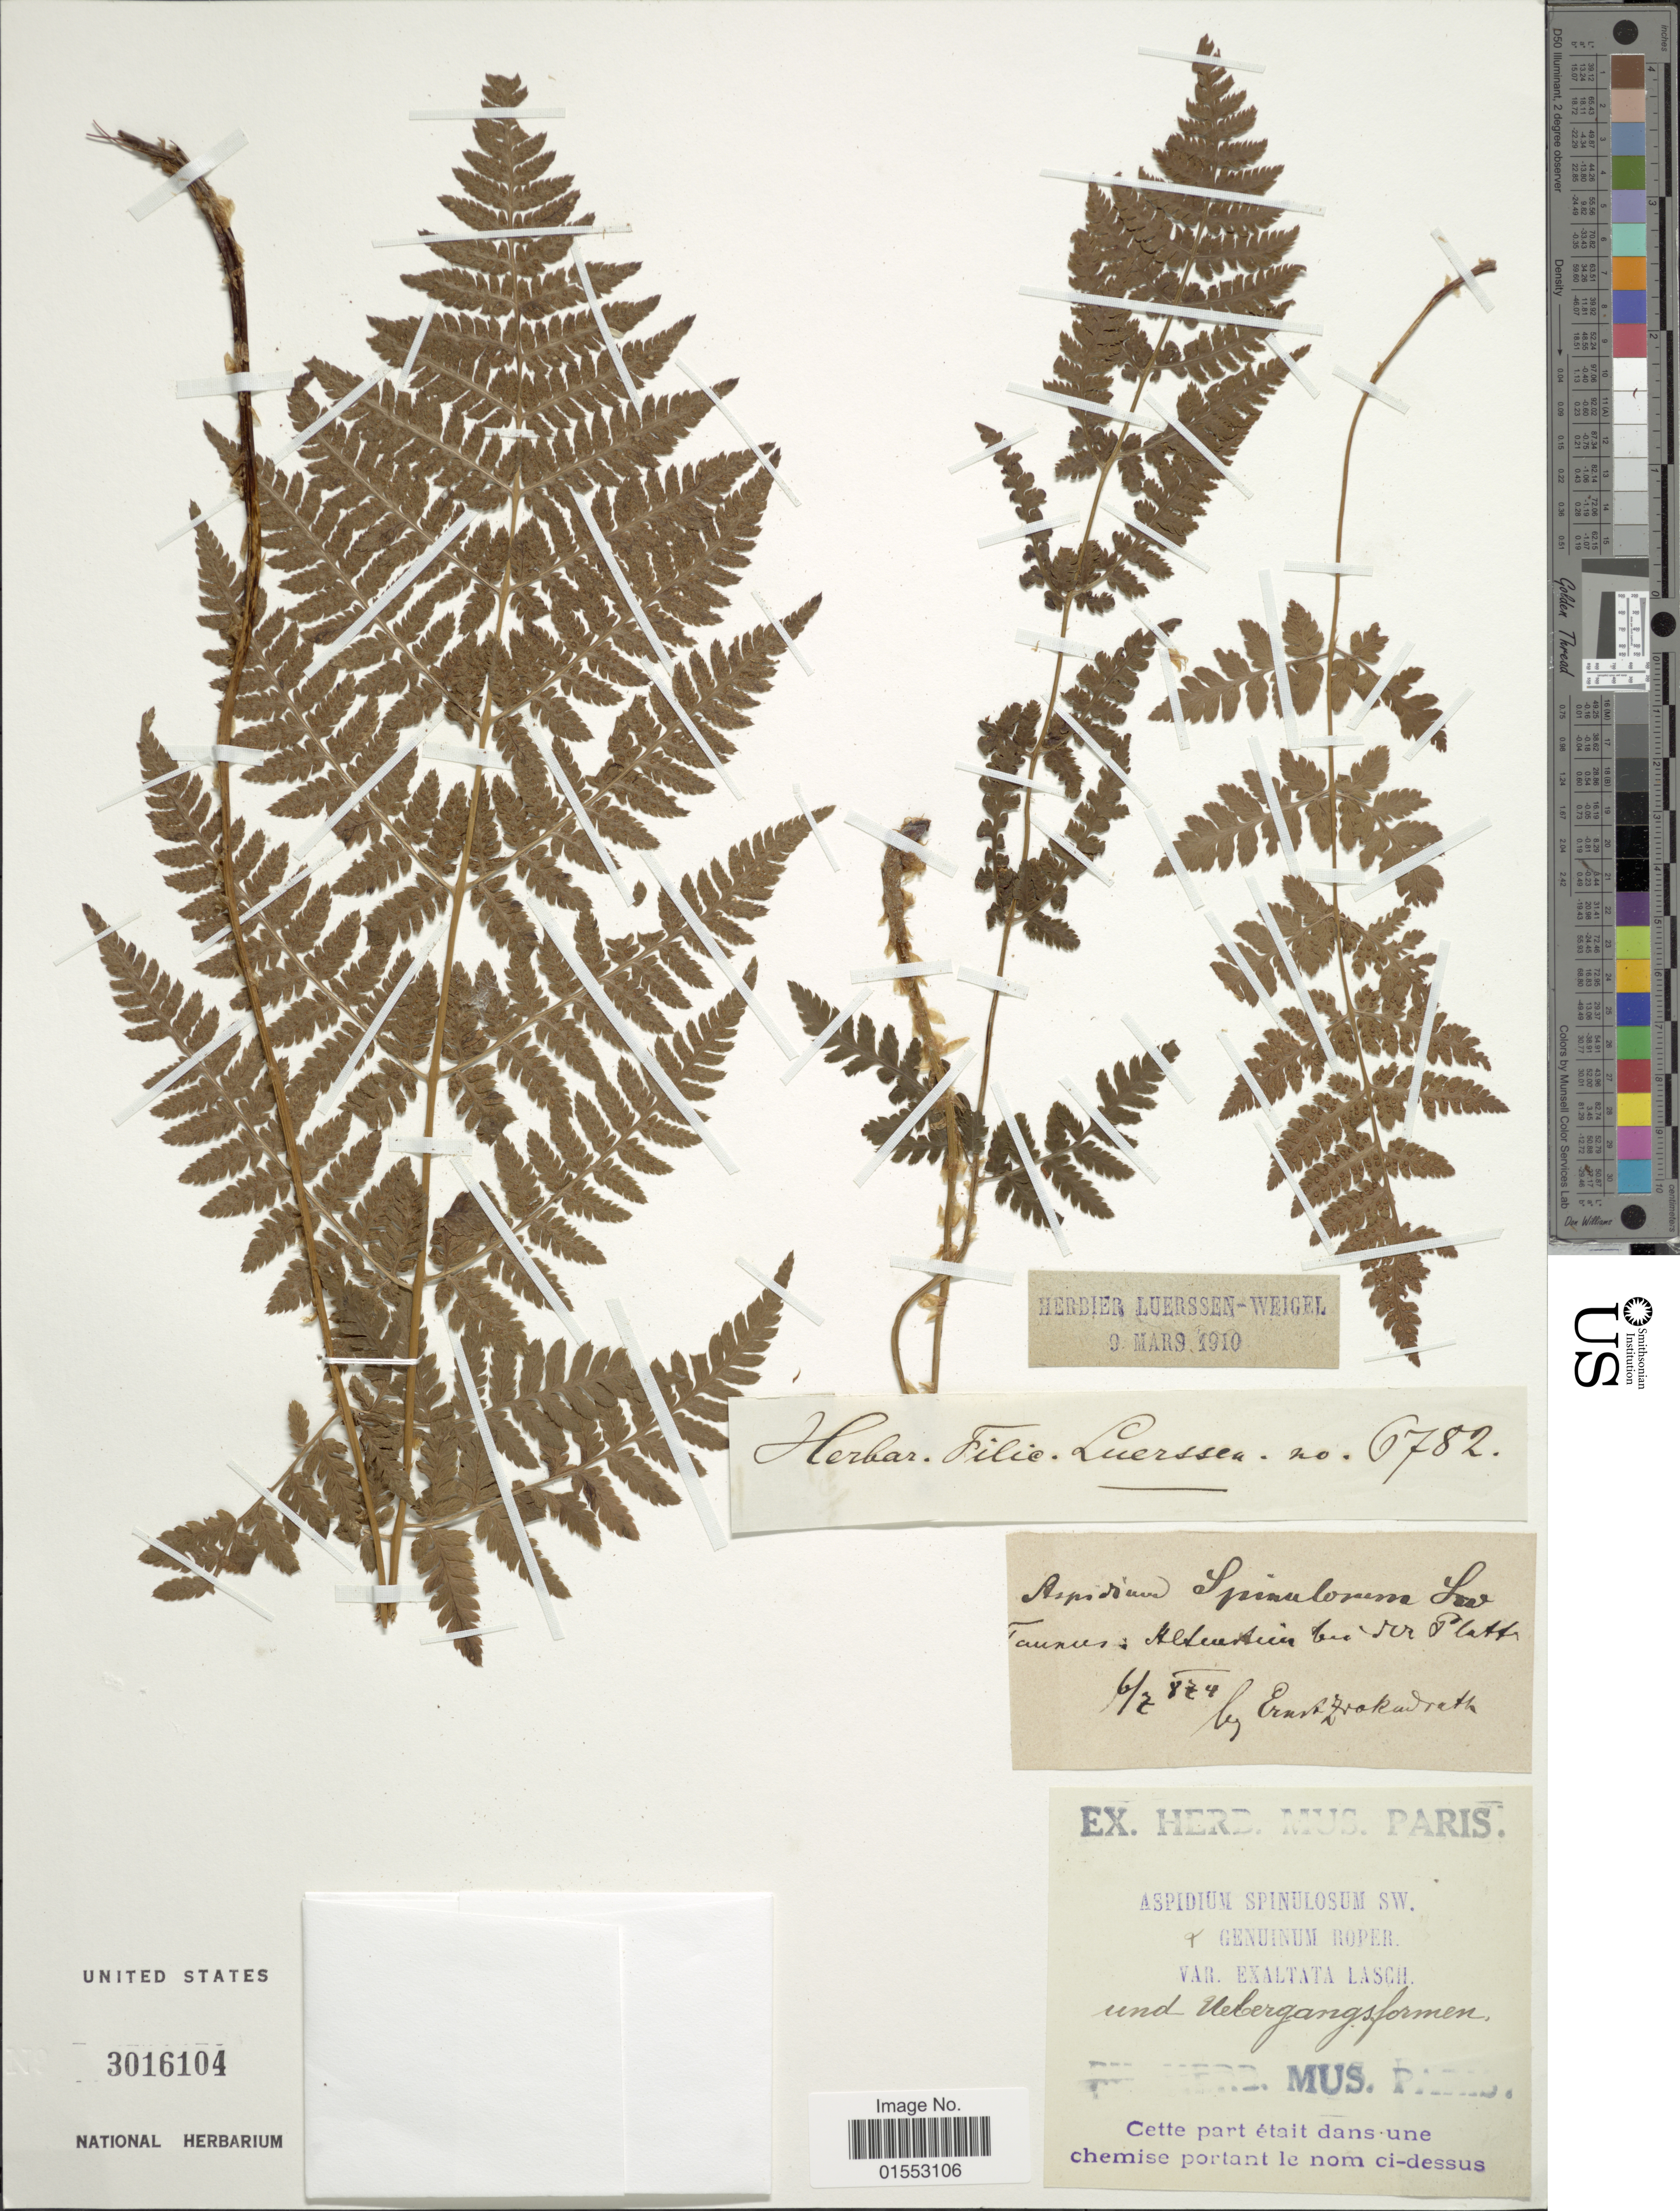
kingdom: Plantae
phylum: Tracheophyta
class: Polypodiopsida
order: Polypodiales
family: Dryopteridaceae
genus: Dryopteris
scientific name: Dryopteris carthusiana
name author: (Villars) H.P. Fuchs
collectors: ex herb. Paris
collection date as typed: Transcribed d/m/y: 6/7/84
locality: Rtaurus altentuiin bei verz Plasttz [interpreted]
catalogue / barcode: US 3016104